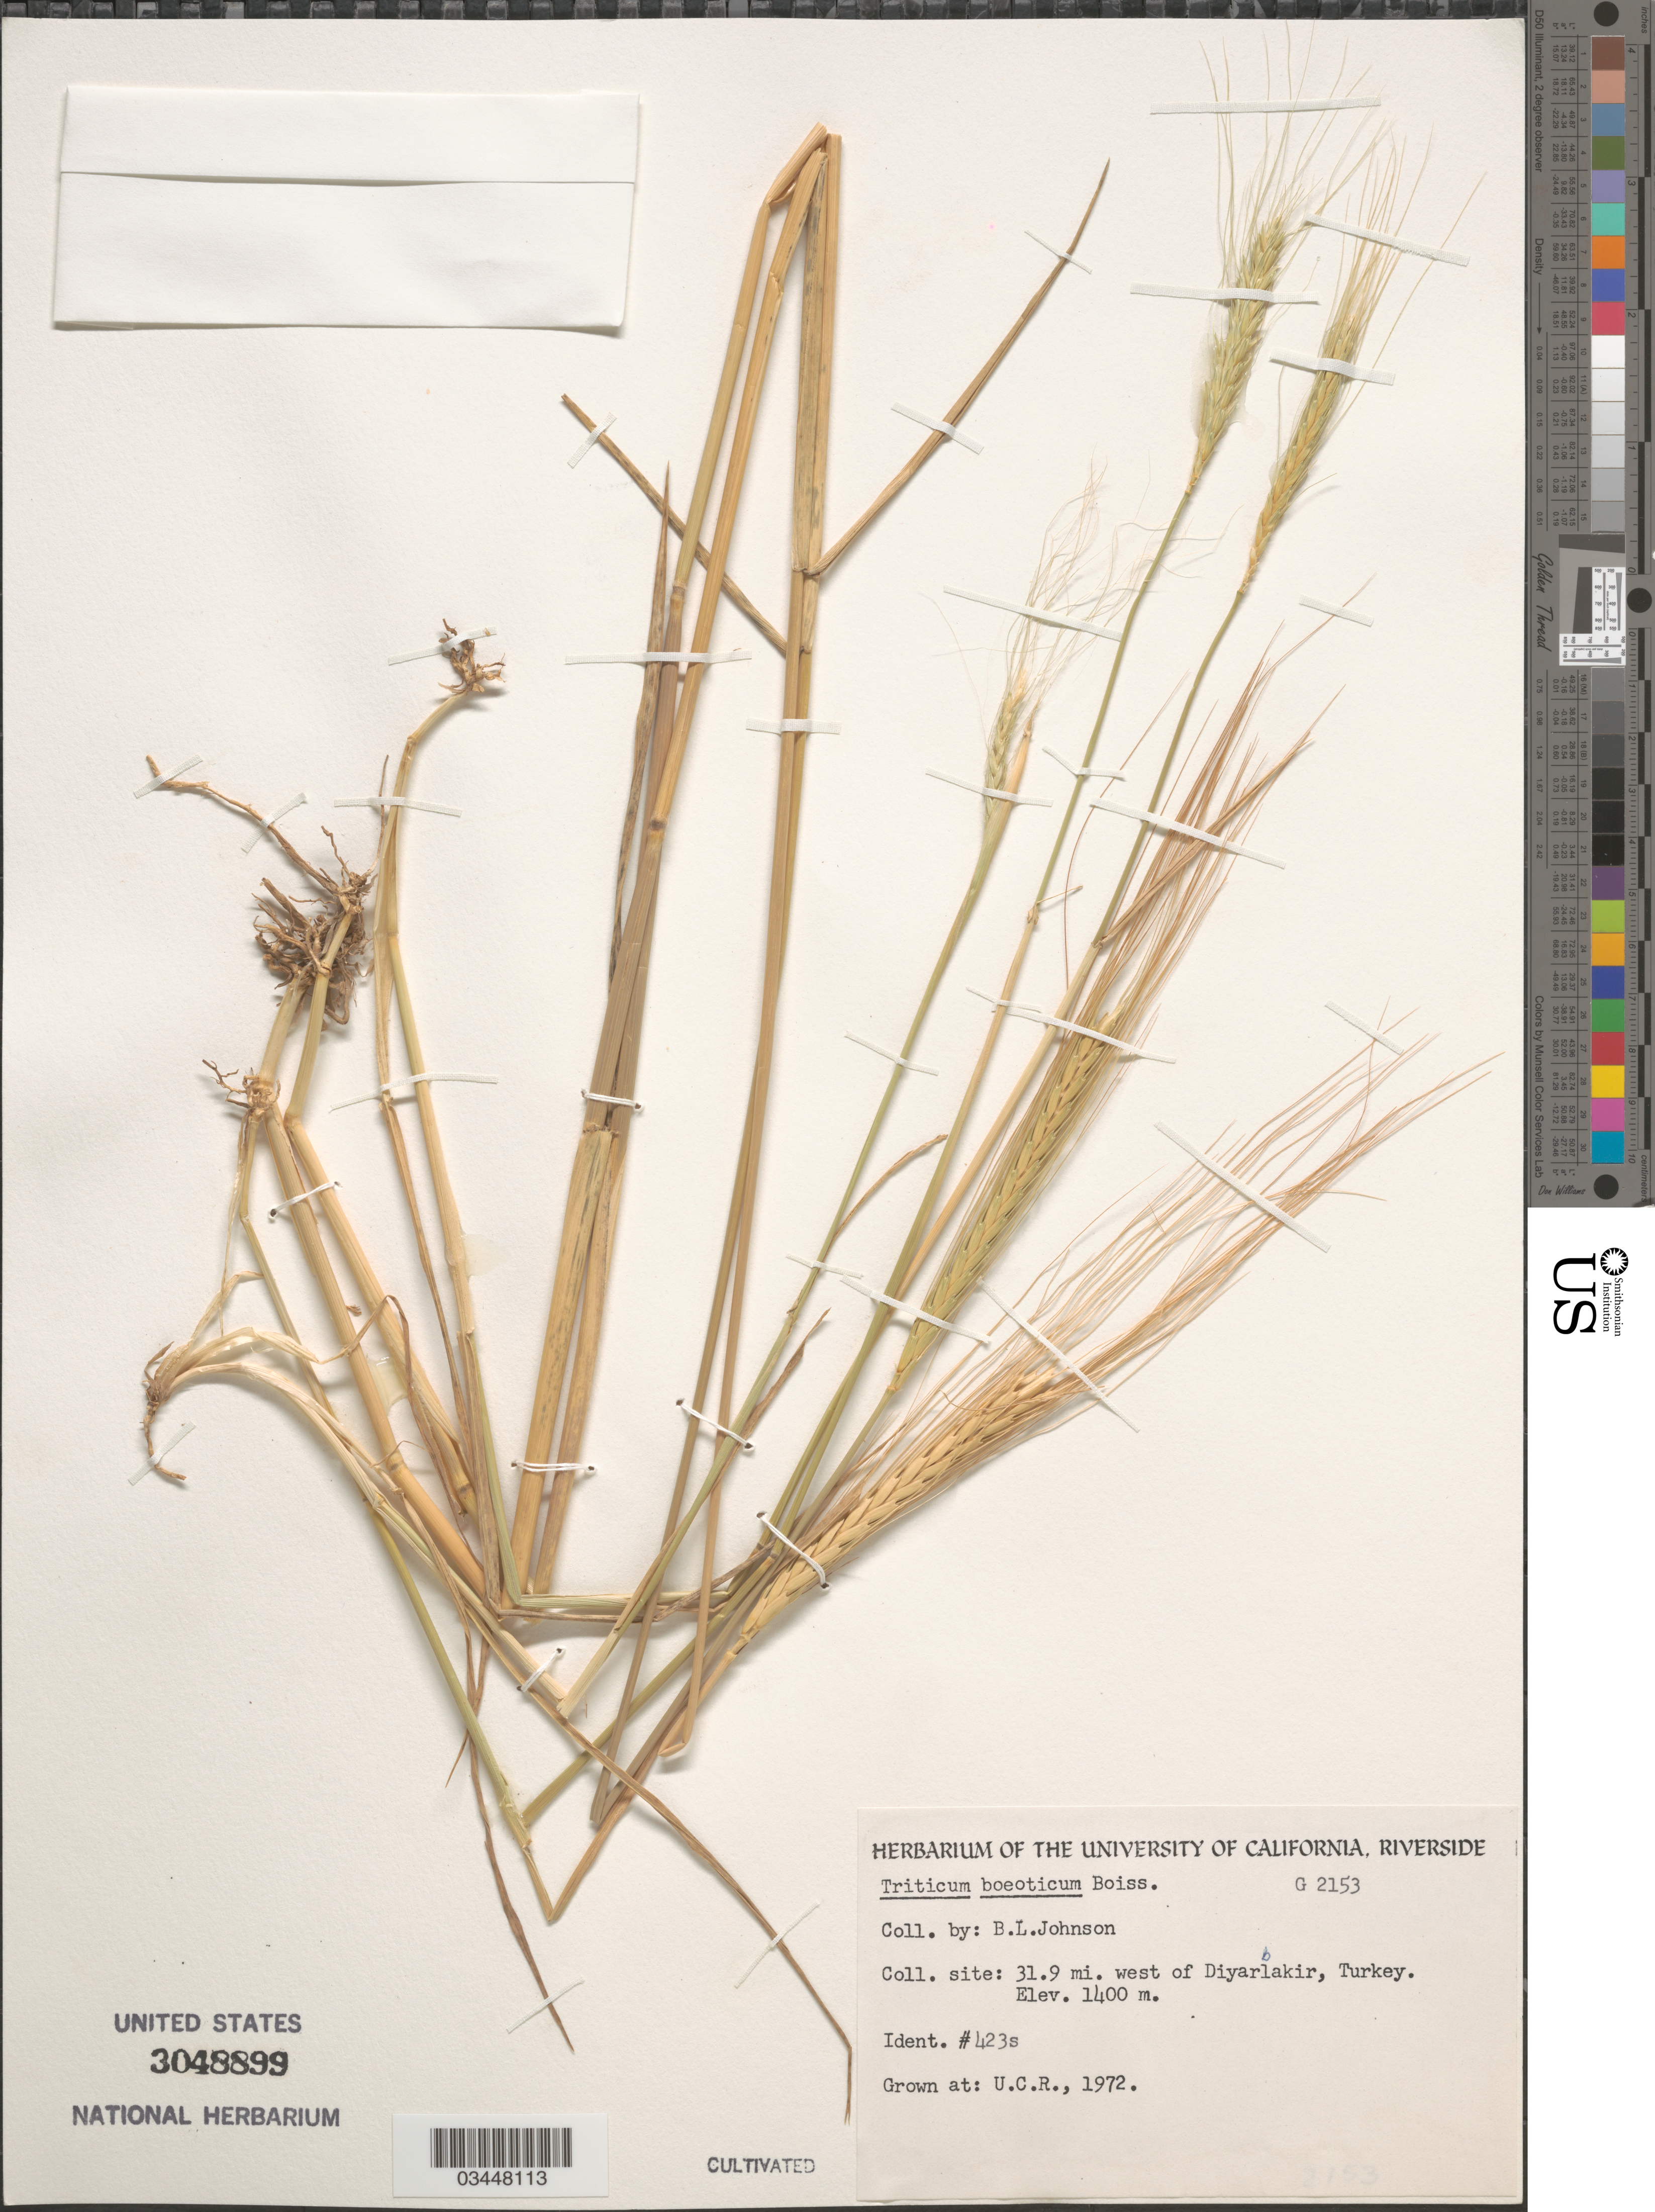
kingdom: Plantae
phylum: Tracheophyta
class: Liliopsida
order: Poales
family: Poaceae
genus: Triticum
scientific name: Triticum boeoticum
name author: Boiss.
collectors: ex herb. Univ. of California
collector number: G2153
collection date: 1972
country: United States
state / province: California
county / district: Riverside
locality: U.C.R.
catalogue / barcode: US 3048899